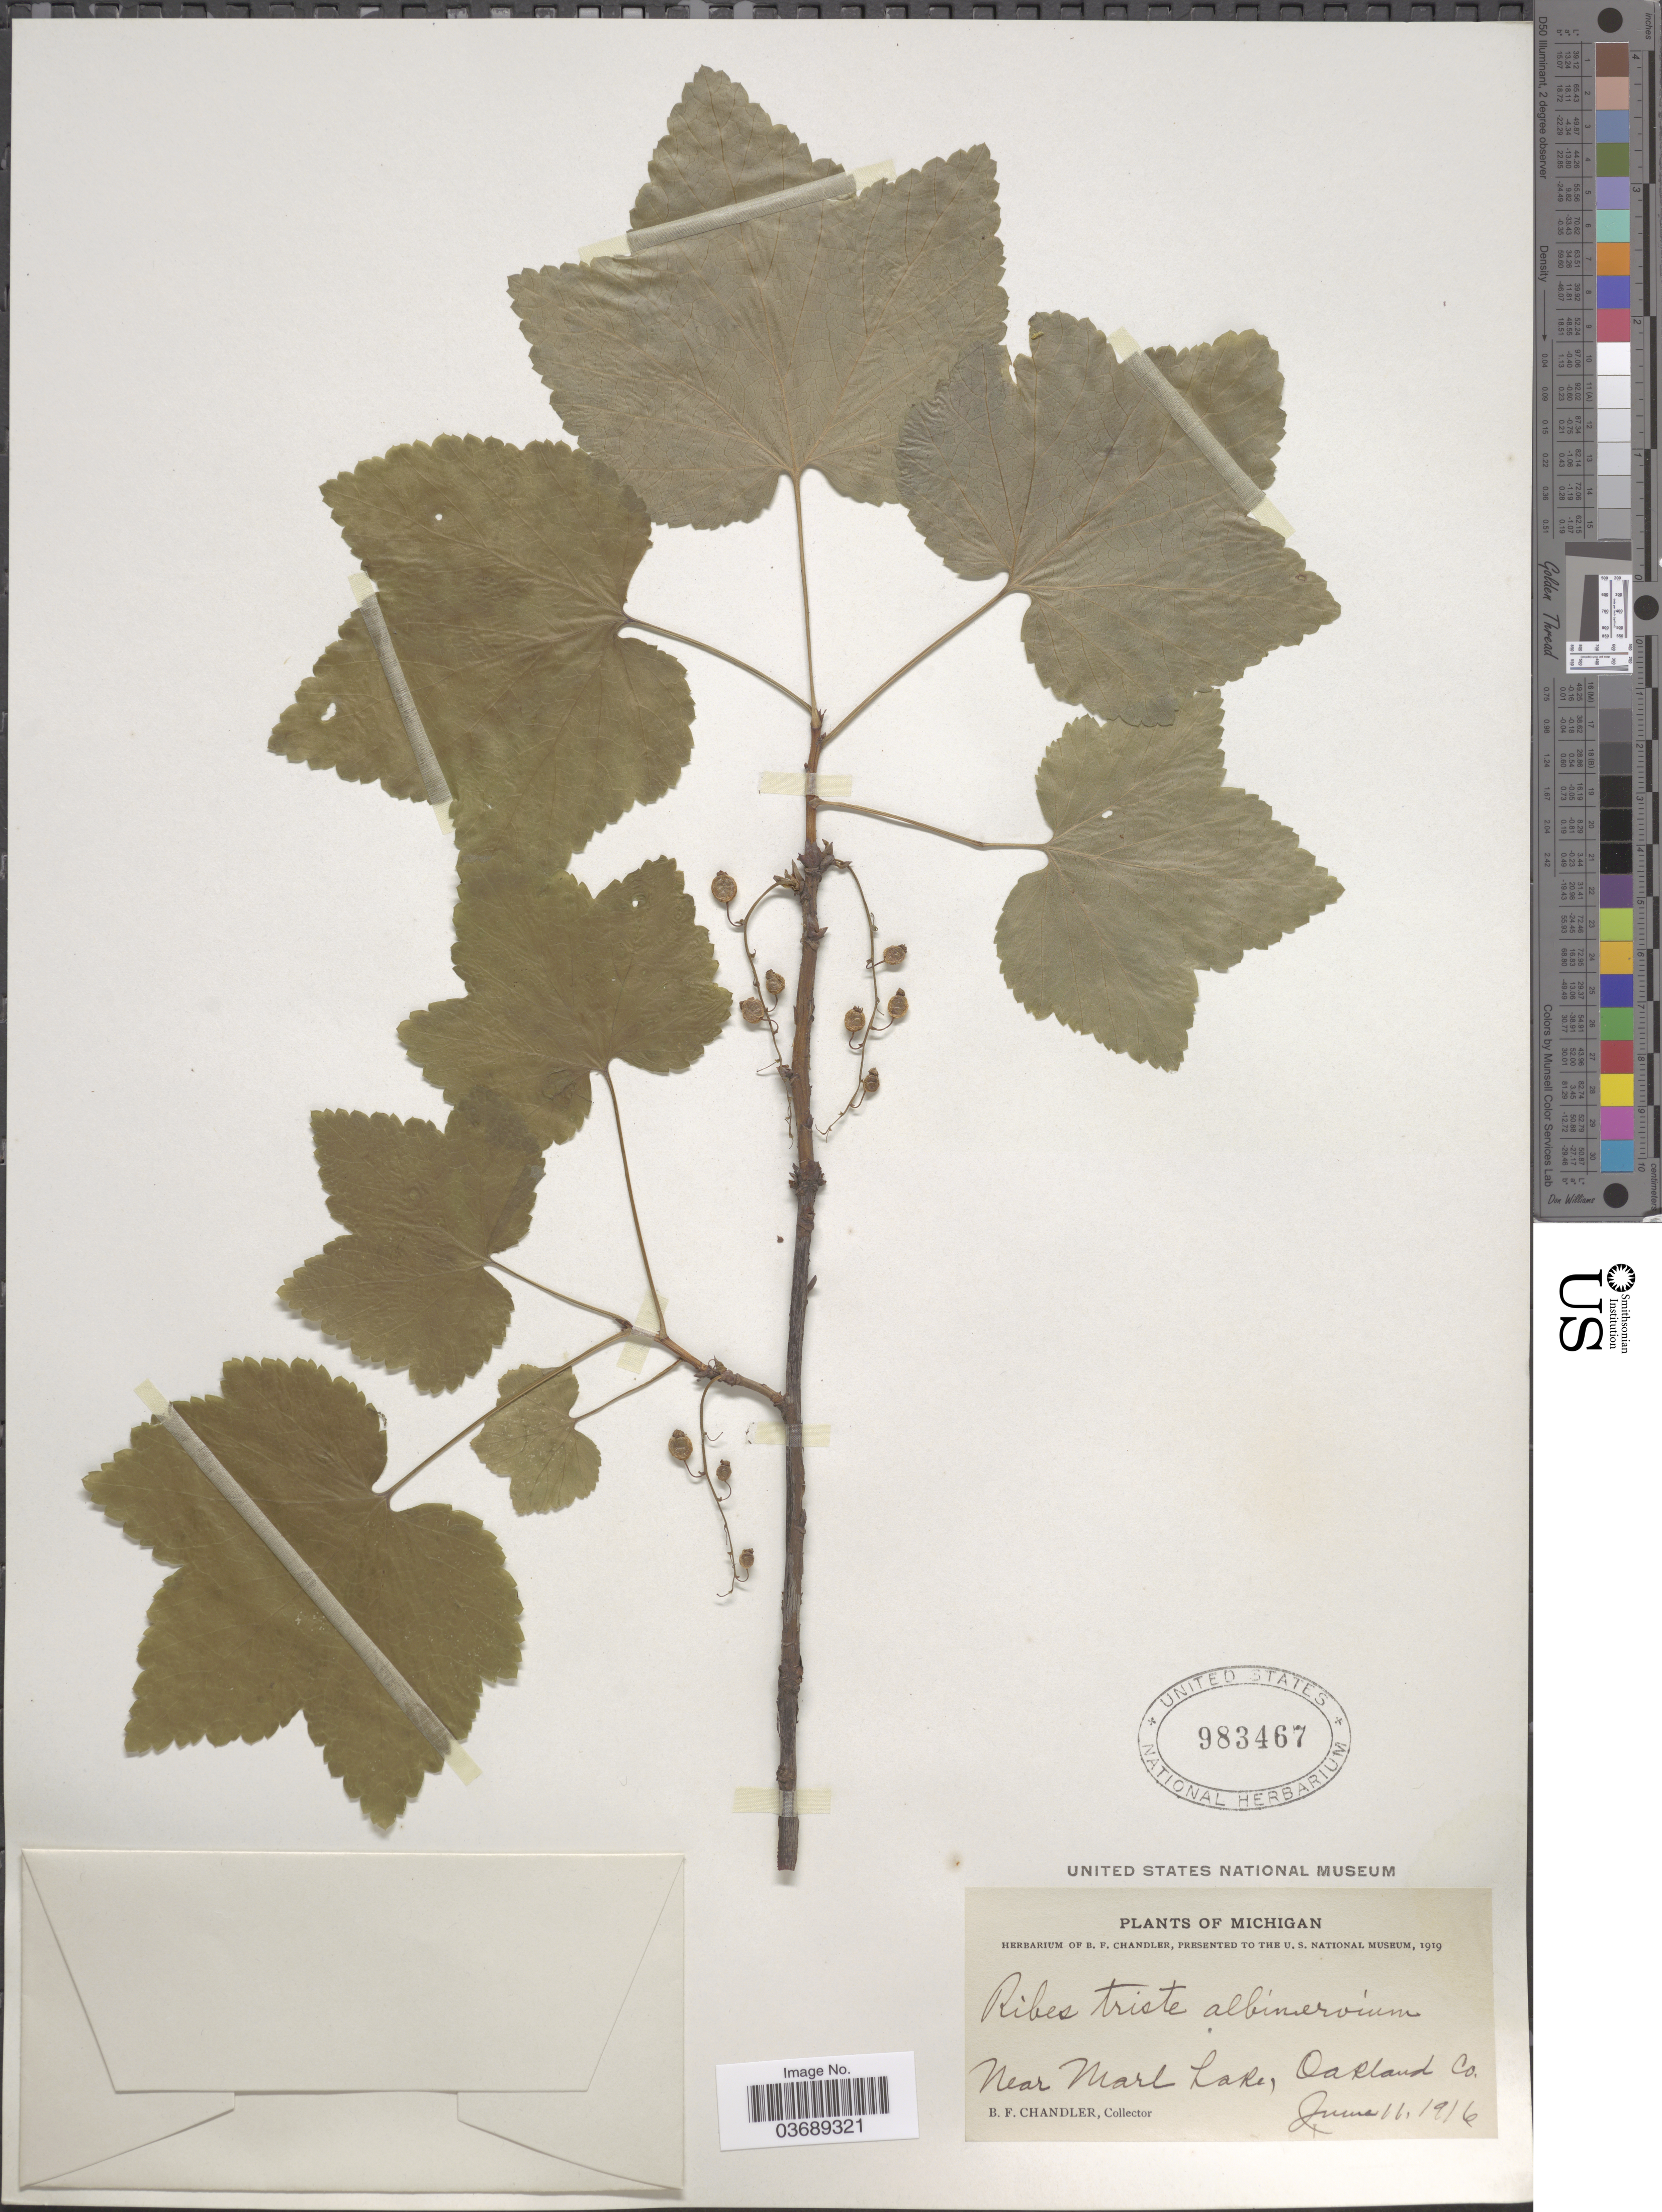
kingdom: Plantae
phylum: Tracheophyta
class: Magnoliopsida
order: Saxifragales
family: Grossulariaceae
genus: Ribes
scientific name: Ribes triste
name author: Pall.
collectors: B. F. Chandler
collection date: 1916-06-11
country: United States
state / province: Michigan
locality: Near Marl Lake, Oakland Co.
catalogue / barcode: US 983467